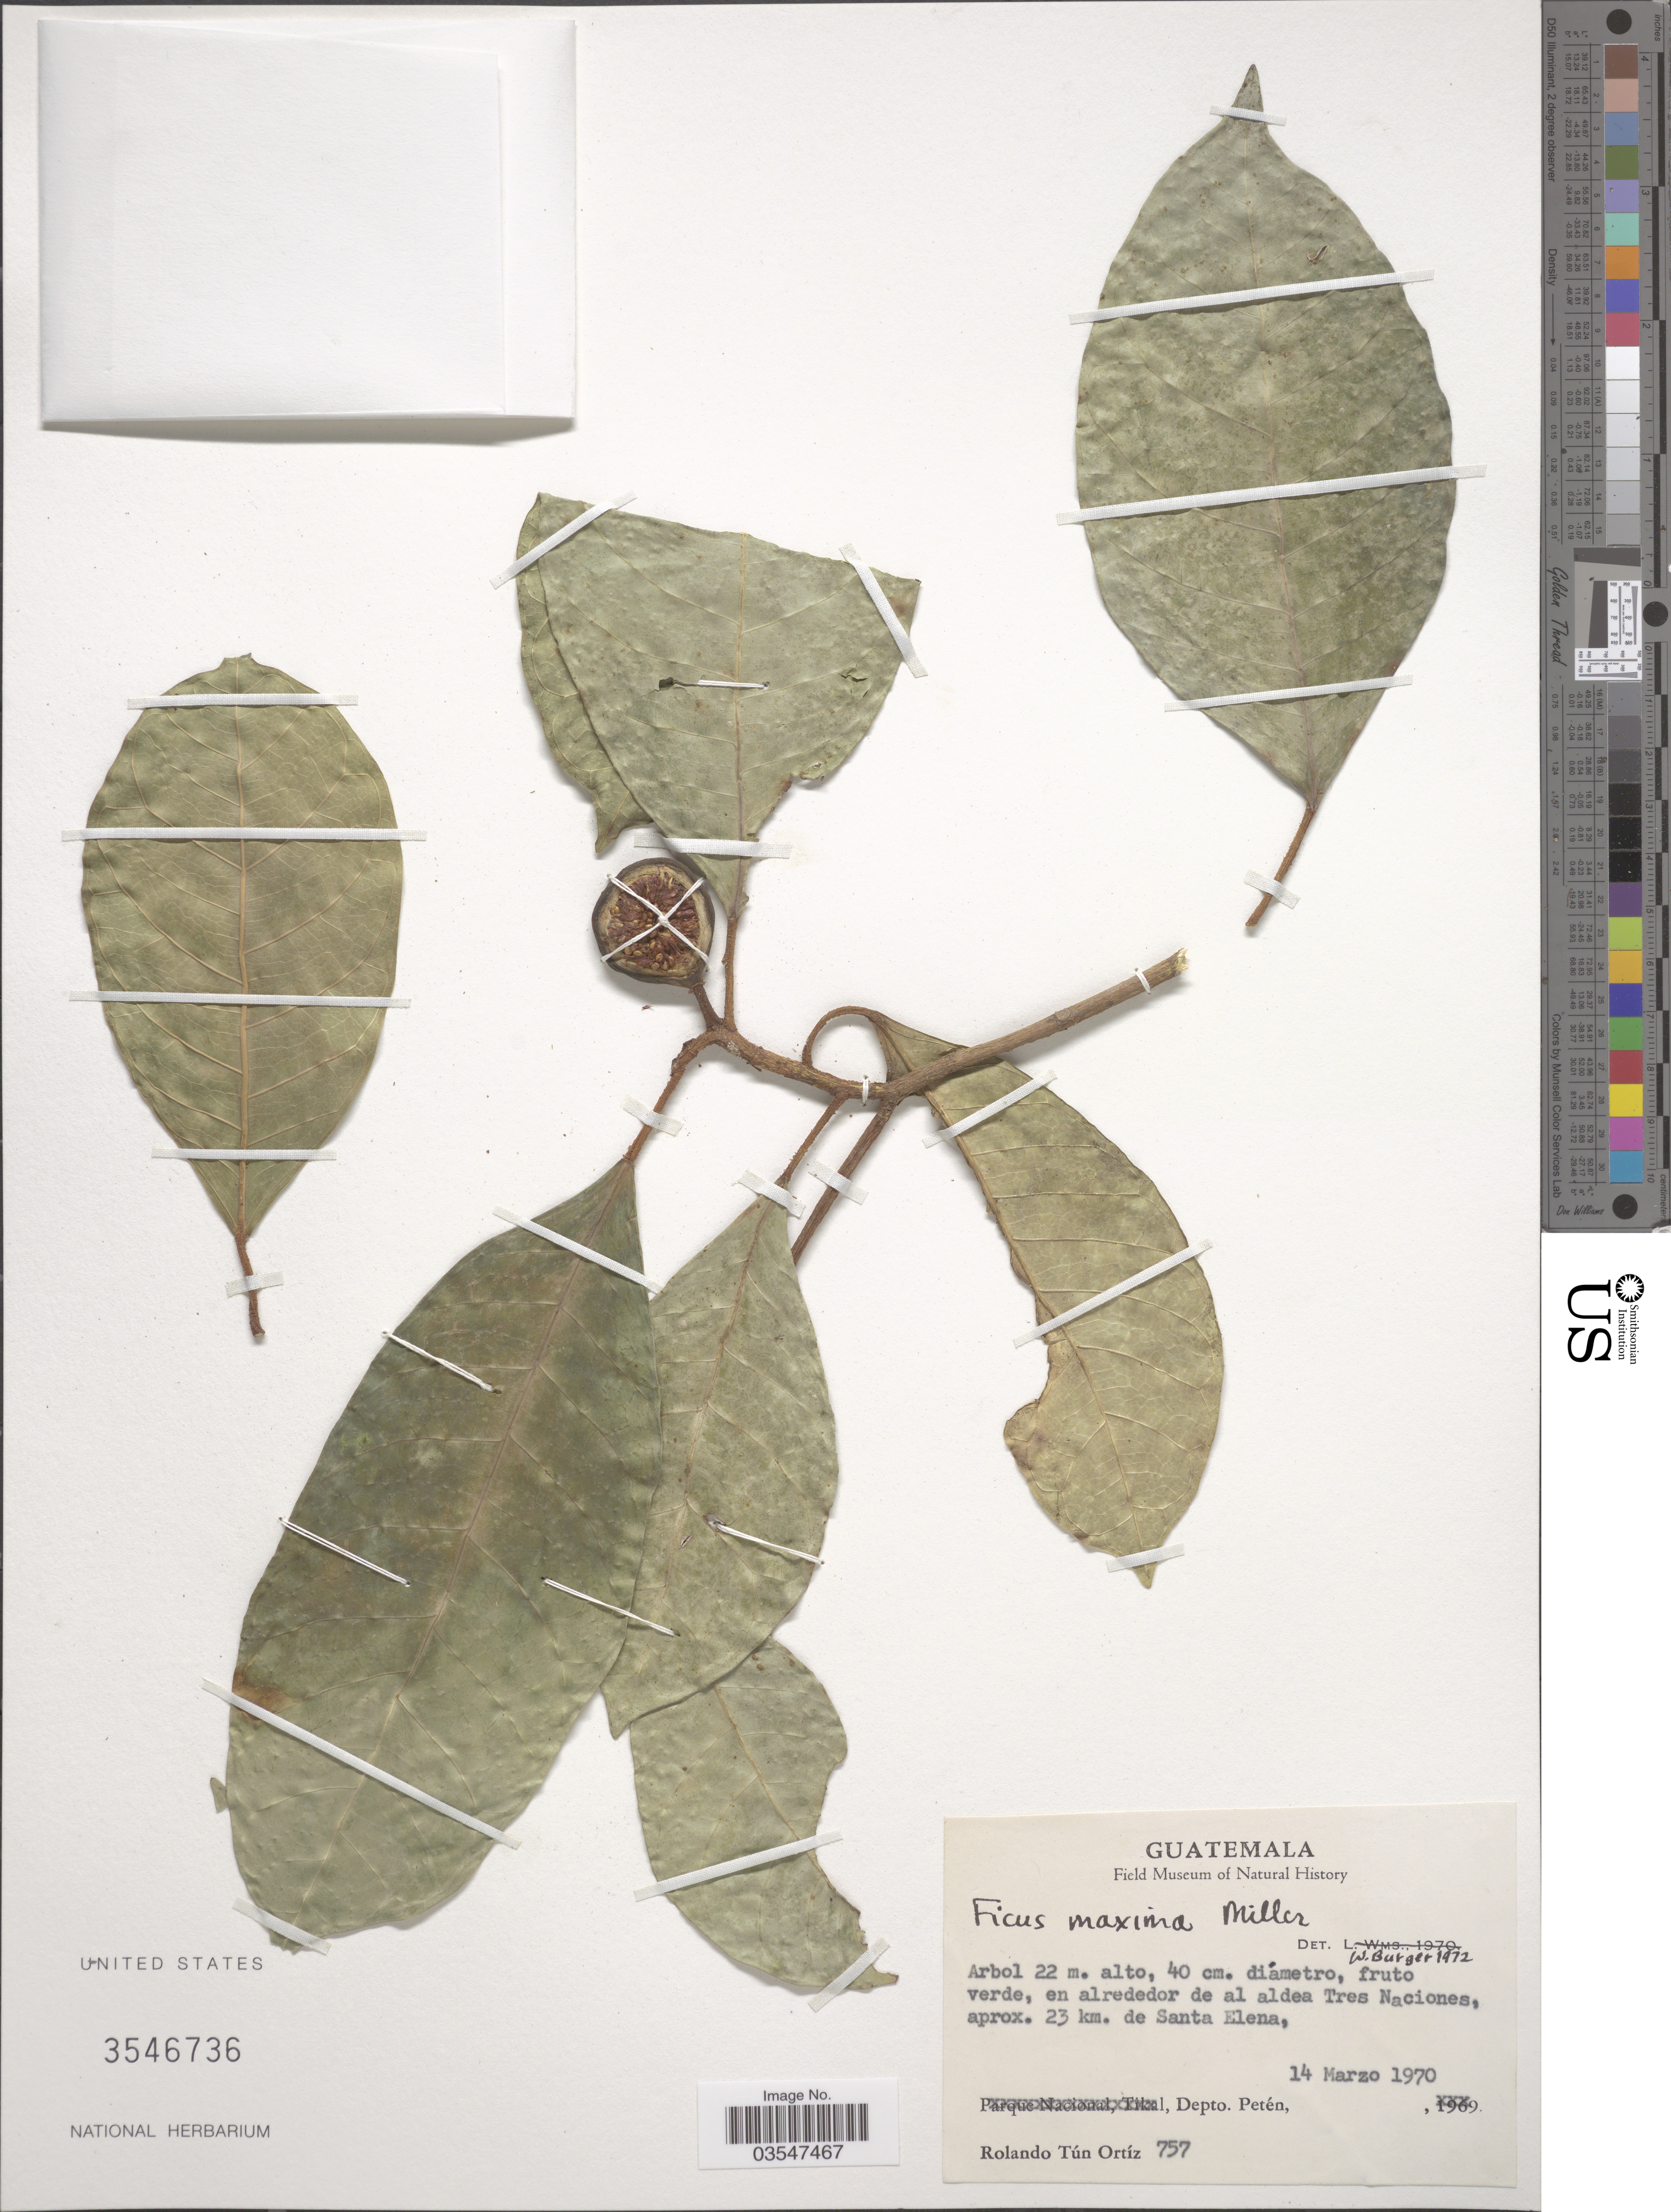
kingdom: Plantae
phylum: Tracheophyta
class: Magnoliopsida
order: Rosales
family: Moraceae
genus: Ficus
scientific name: Ficus maxima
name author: Mill.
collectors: R. T. Ortíz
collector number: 757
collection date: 1970-03-14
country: Guatemala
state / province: El Peten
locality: En alrededor de al aldea Tres Naciones, aprox. 23 km. de Santa Elena. Depto. Petén.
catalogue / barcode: US 3546736